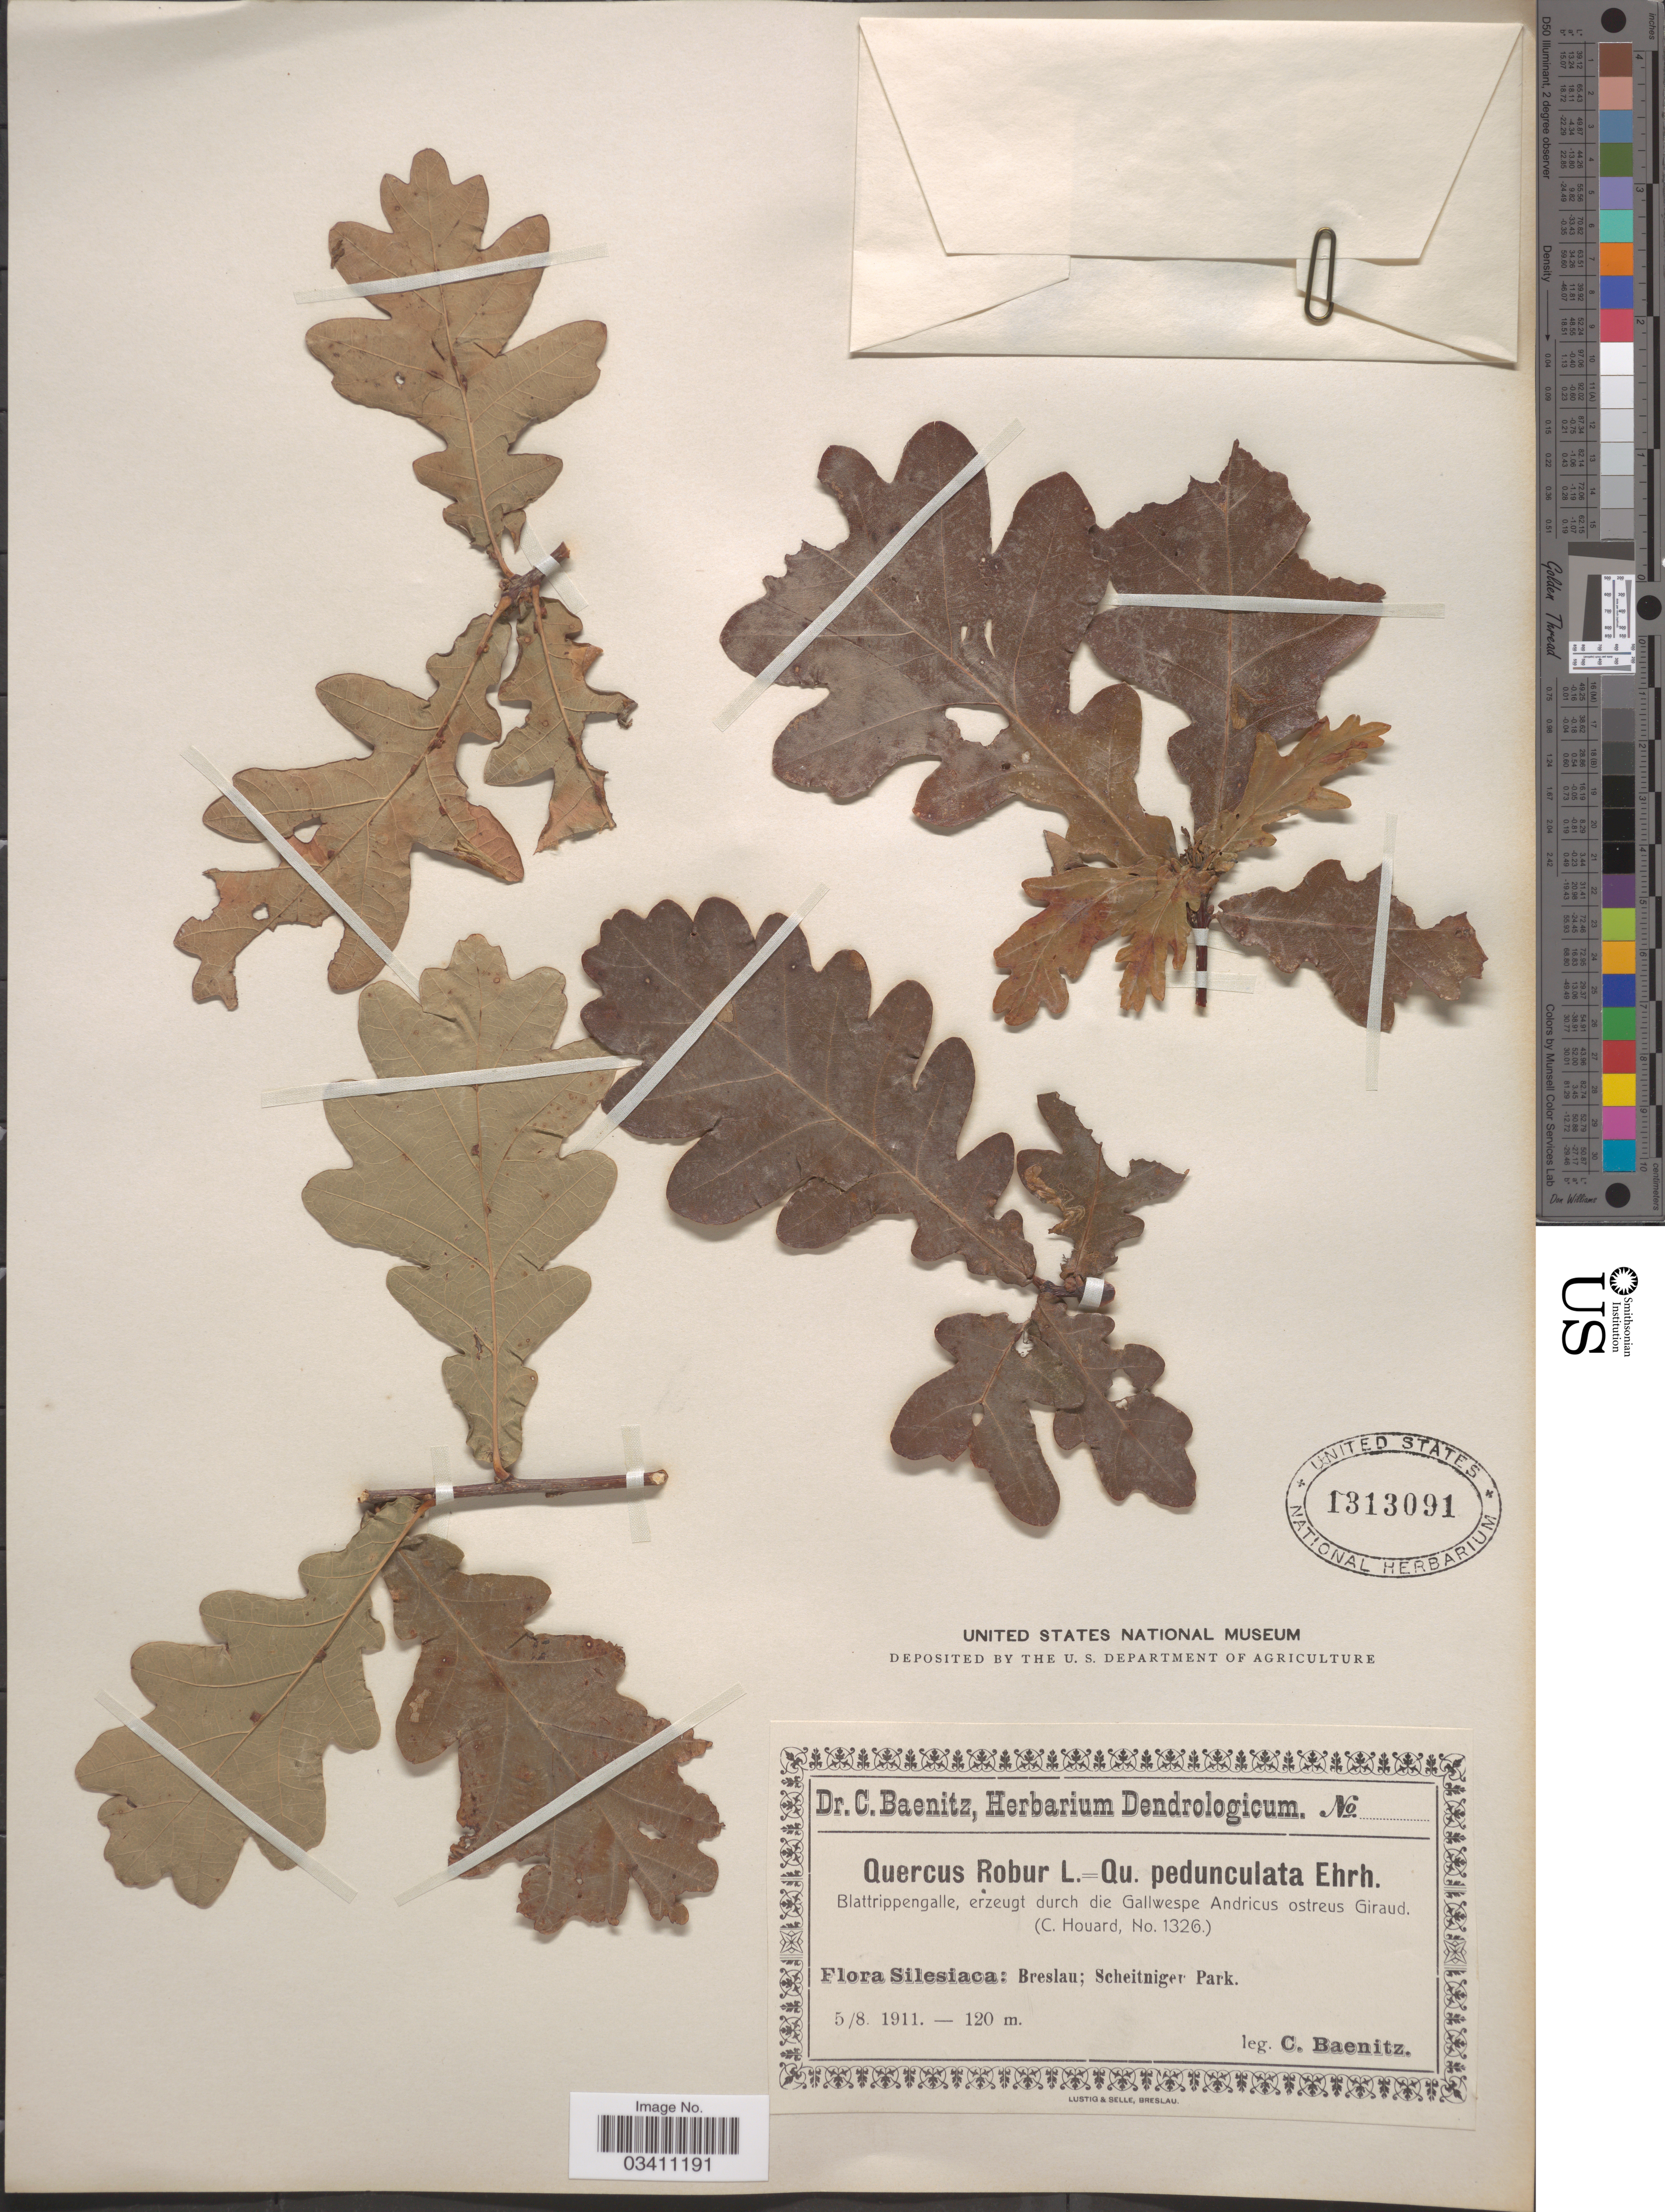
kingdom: Plantae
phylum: Tracheophyta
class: Magnoliopsida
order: Fagales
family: Fagaceae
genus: Quercus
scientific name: Quercus robur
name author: L.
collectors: C. G. Baenitz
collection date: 1911-08-05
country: Poland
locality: Silesiaca: Breslau; Scheitniger Park.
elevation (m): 120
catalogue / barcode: US 1313091